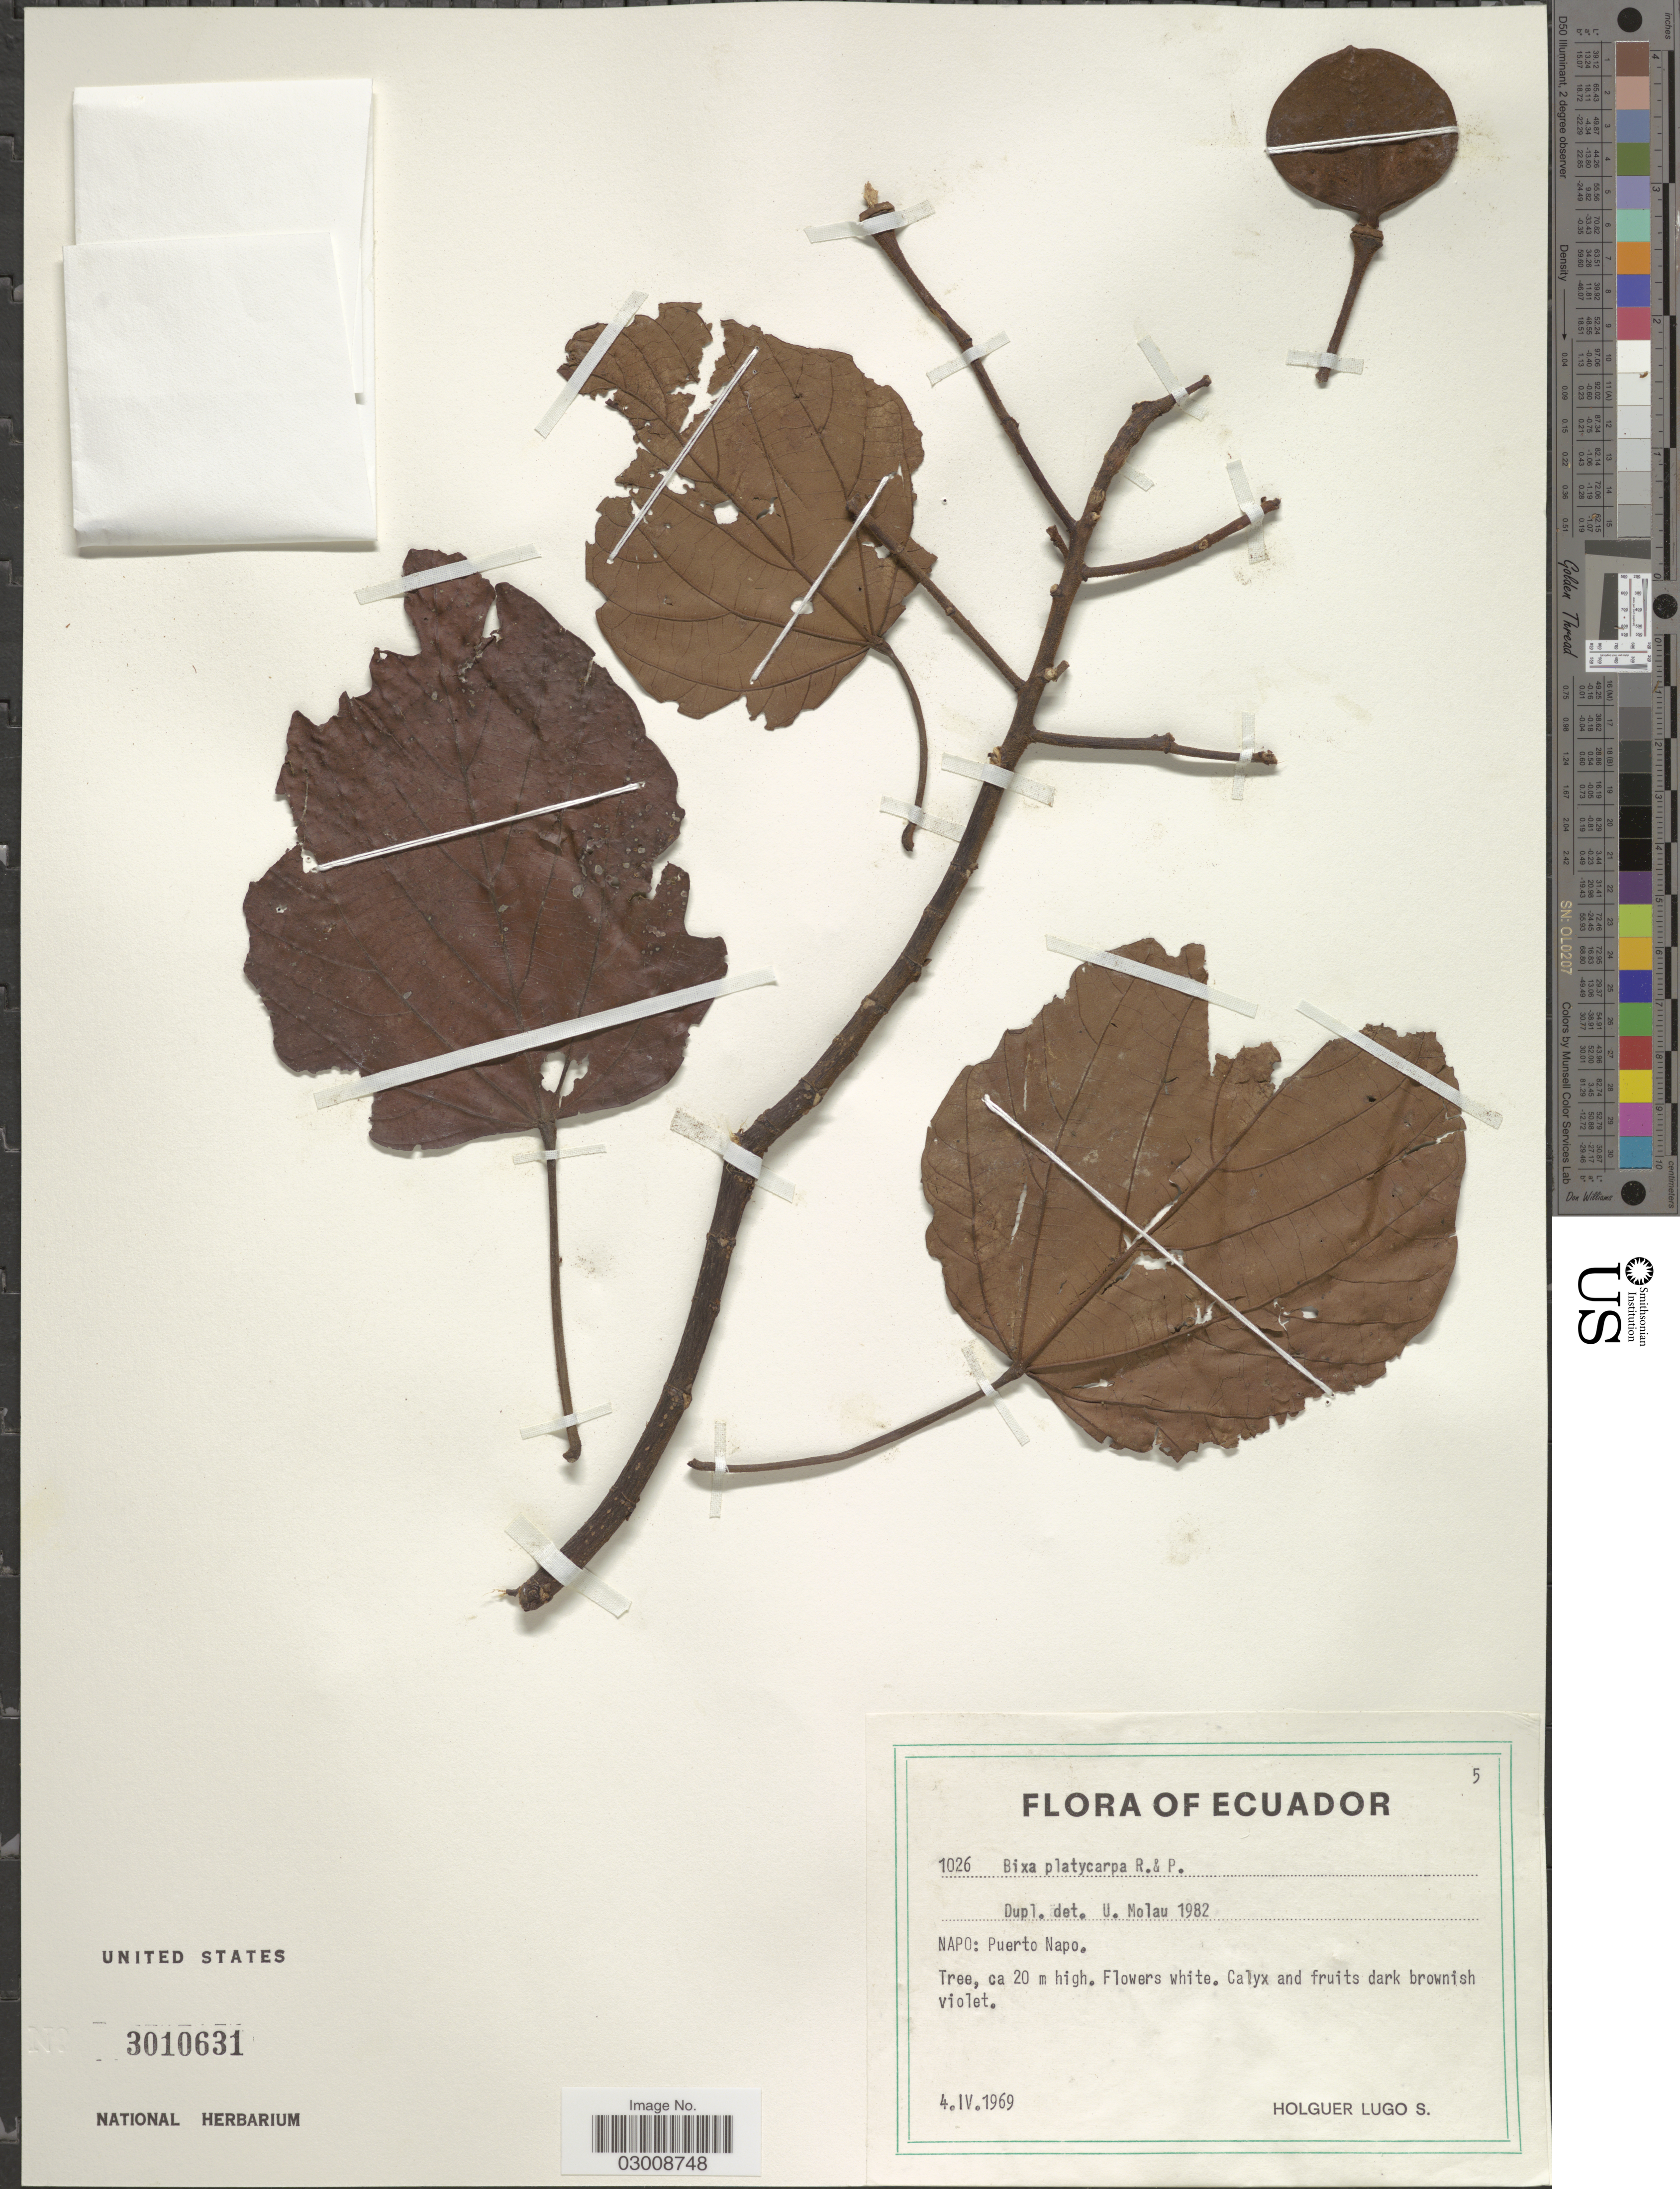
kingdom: Plantae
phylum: Tracheophyta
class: Magnoliopsida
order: Malvales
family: Bixaceae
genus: Bixa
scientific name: Bixa platycarpa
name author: Ruiz & Pav.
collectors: H. Lugo S.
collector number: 1026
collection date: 1969-04-04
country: Ecuador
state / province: Napo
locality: Puerto Napo.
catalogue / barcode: US 3010631